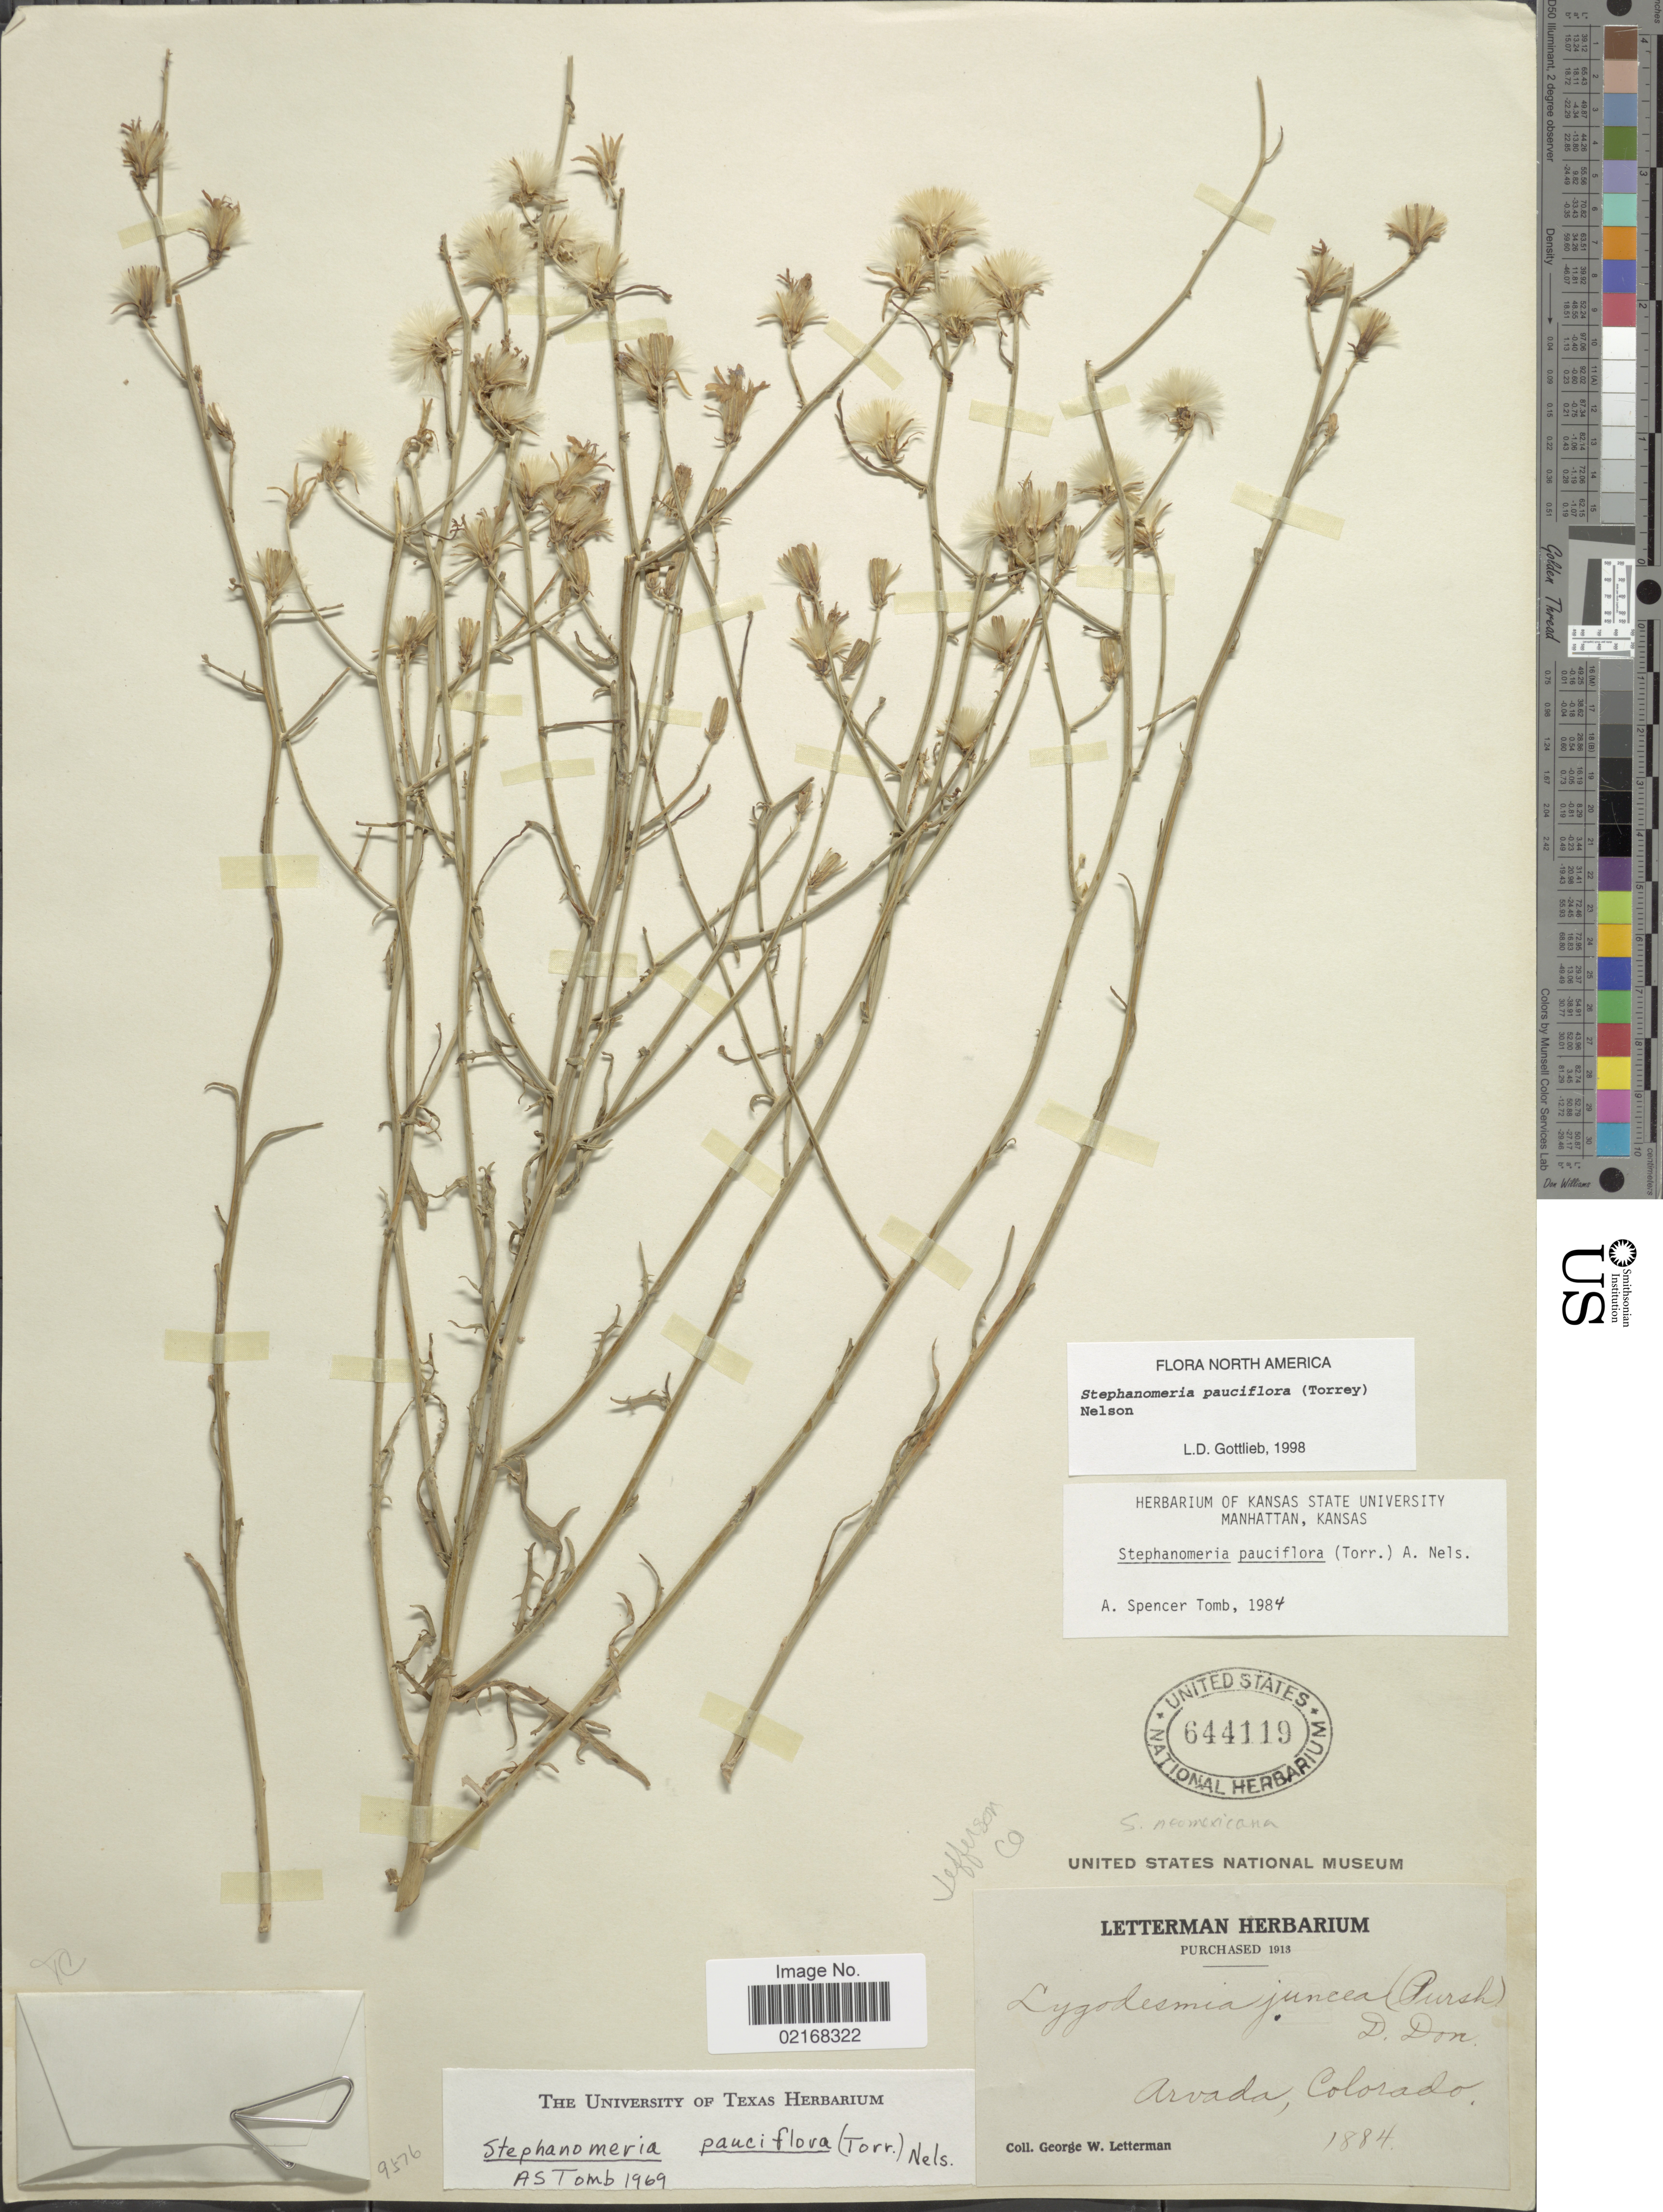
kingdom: Plantae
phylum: Tracheophyta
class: Magnoliopsida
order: Asterales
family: Asteraceae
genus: Stephanomeria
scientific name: Stephanomeria pauciflora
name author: (Torr.) A. Nelson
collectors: G. W. Letterman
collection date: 1884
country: United States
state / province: Colorado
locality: Arvada. Jefferson Co.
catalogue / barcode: US 644119